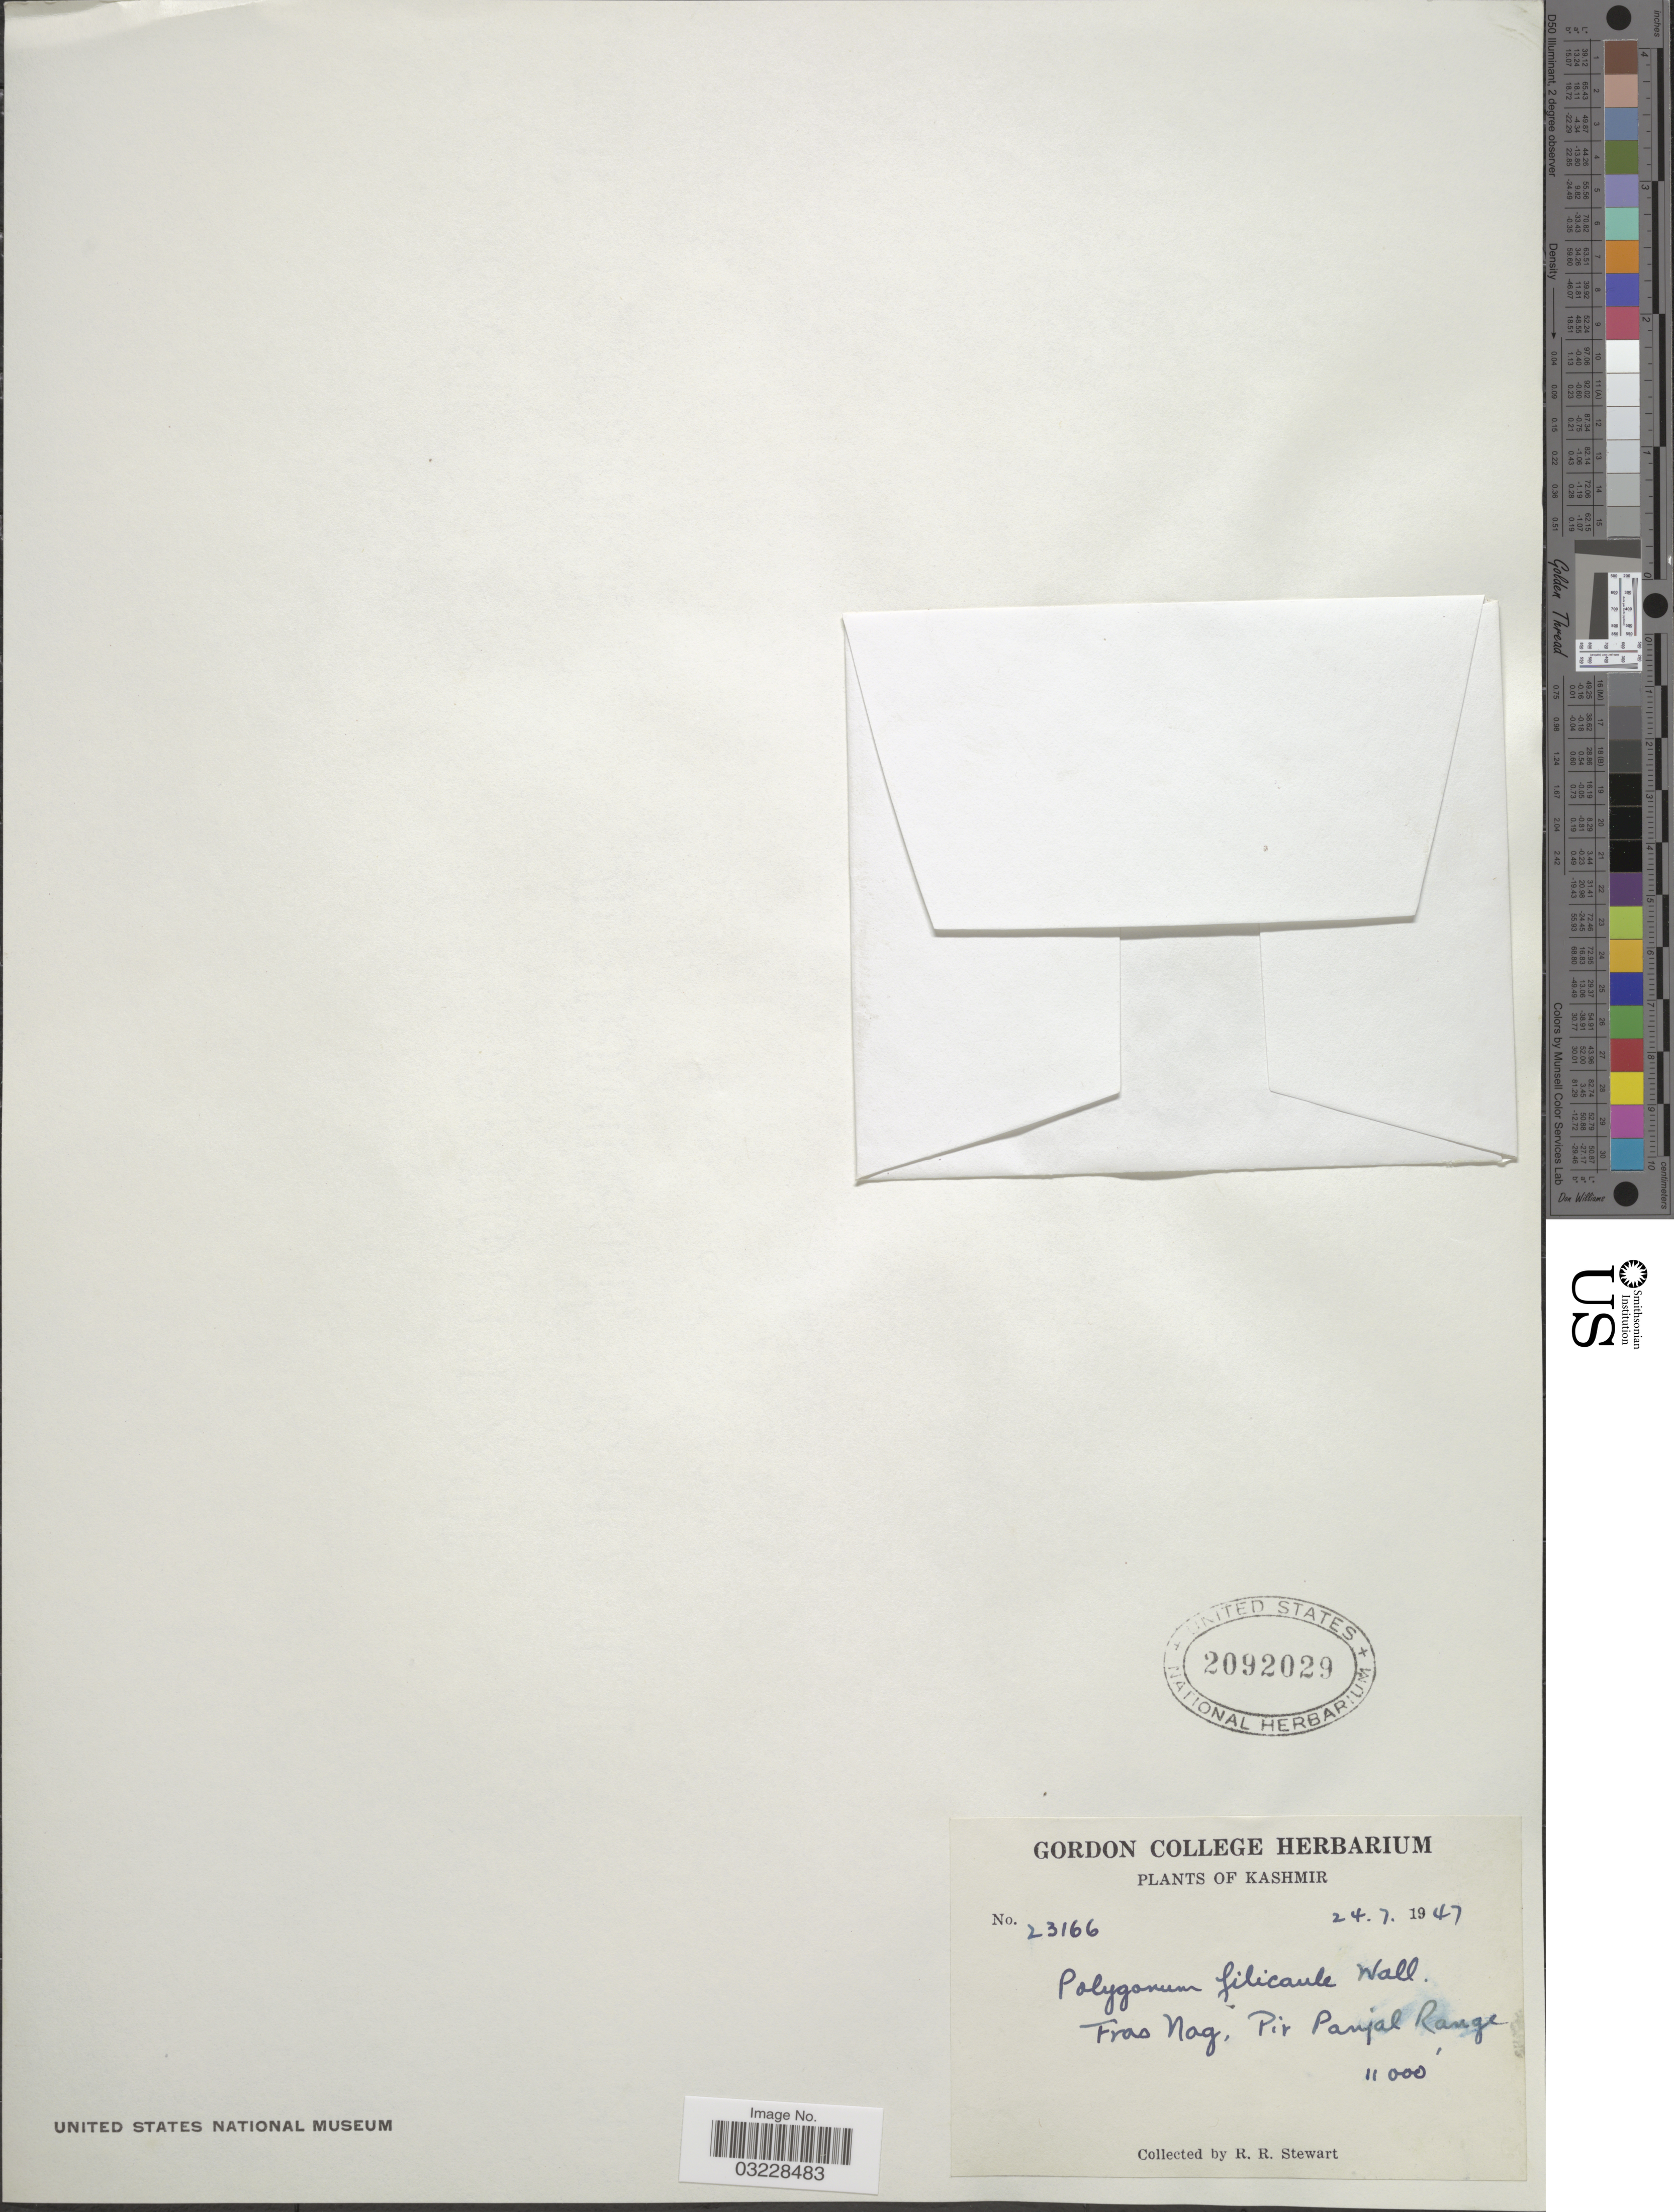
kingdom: Plantae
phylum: Tracheophyta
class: Magnoliopsida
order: Caryophyllales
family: Polygonaceae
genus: Koenigia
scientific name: Koenigia filicaulis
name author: (Wall. ex Meisn.) Hedberg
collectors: R. Stewart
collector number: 23166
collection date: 1947-07-24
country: India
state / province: Jammu and Kashmir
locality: Fras Nag, Pir Panjal Range.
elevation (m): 3353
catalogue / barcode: US 2092029